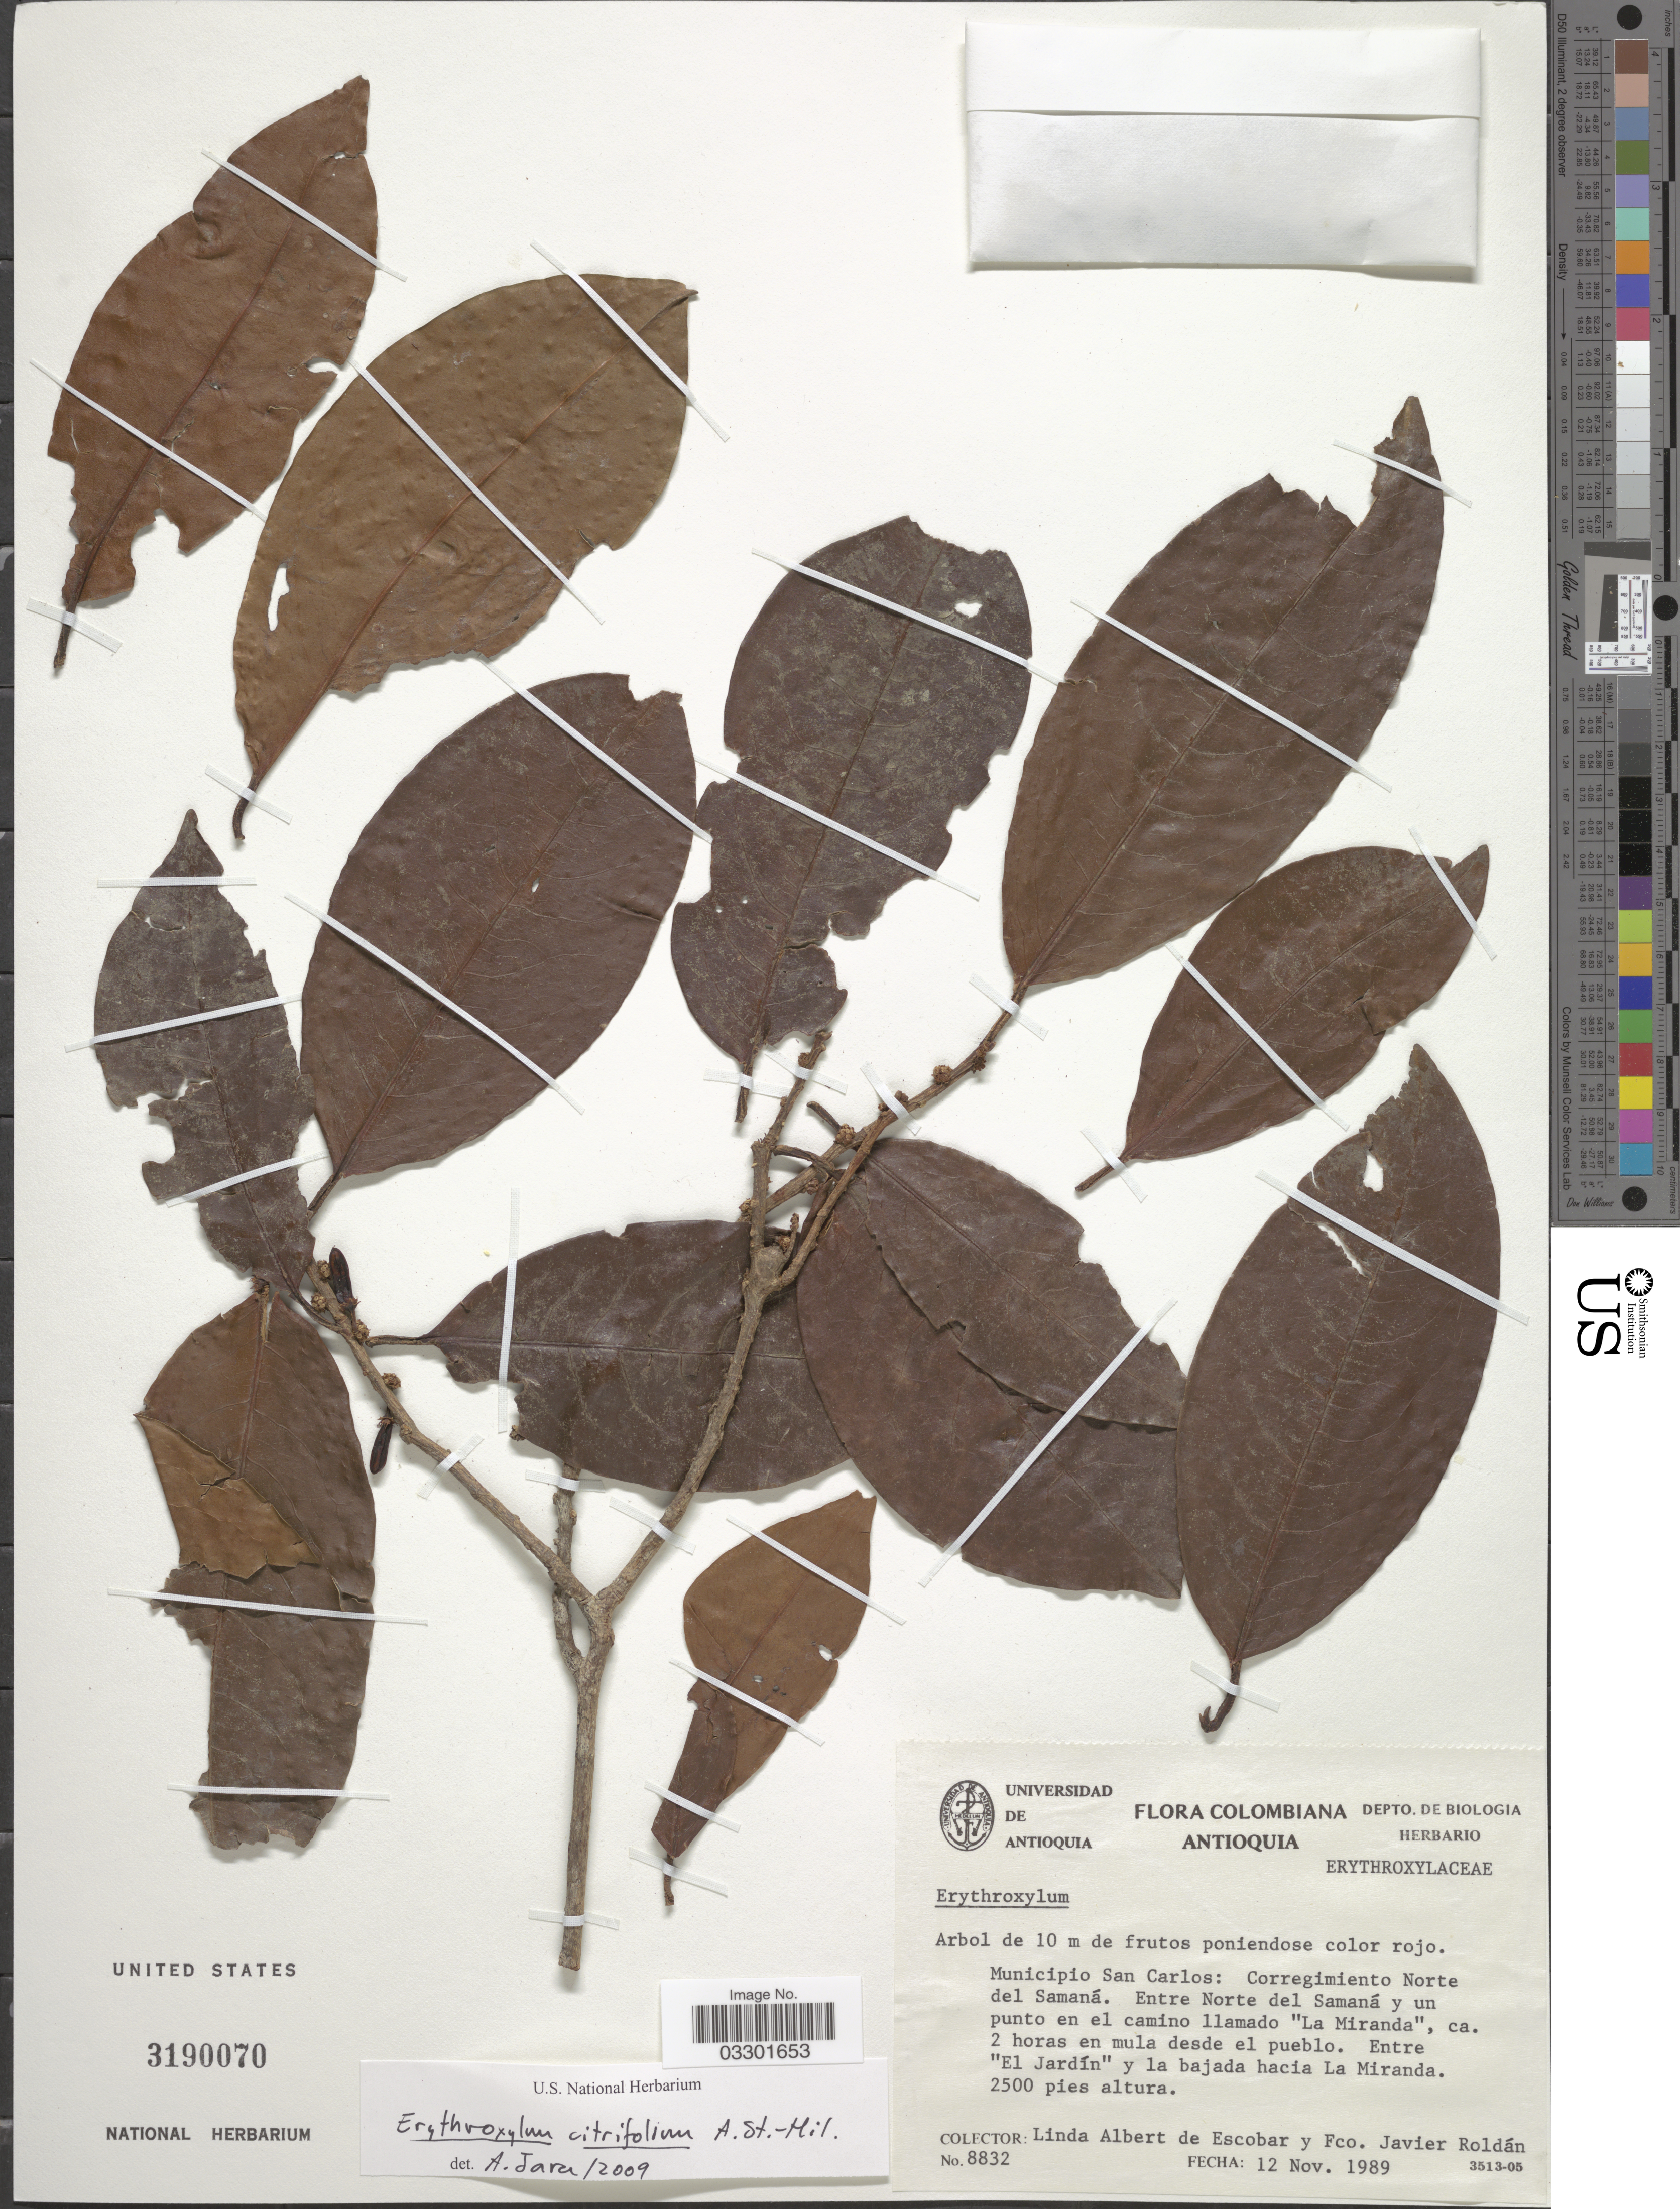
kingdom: Plantae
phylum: Tracheophyta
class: Magnoliopsida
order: Malpighiales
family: Erythroxylaceae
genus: Erythroxylum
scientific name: Erythroxylum citrifolium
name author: A. St.-Hil.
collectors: L. K. de Escobar & F. J. Roldán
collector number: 8832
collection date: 1989-11-12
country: Colombia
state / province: Antioquia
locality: Municipio San Carlos: Corregimiento Norte del Samaná. Entre Norte del Samaná y un punto en el camino llamado "La Miranda", ca. 2 horas en mula desde el pueblo. Entre "El Jardín" y la bajada hacia La Miranda.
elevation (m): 762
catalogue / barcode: US 3190070